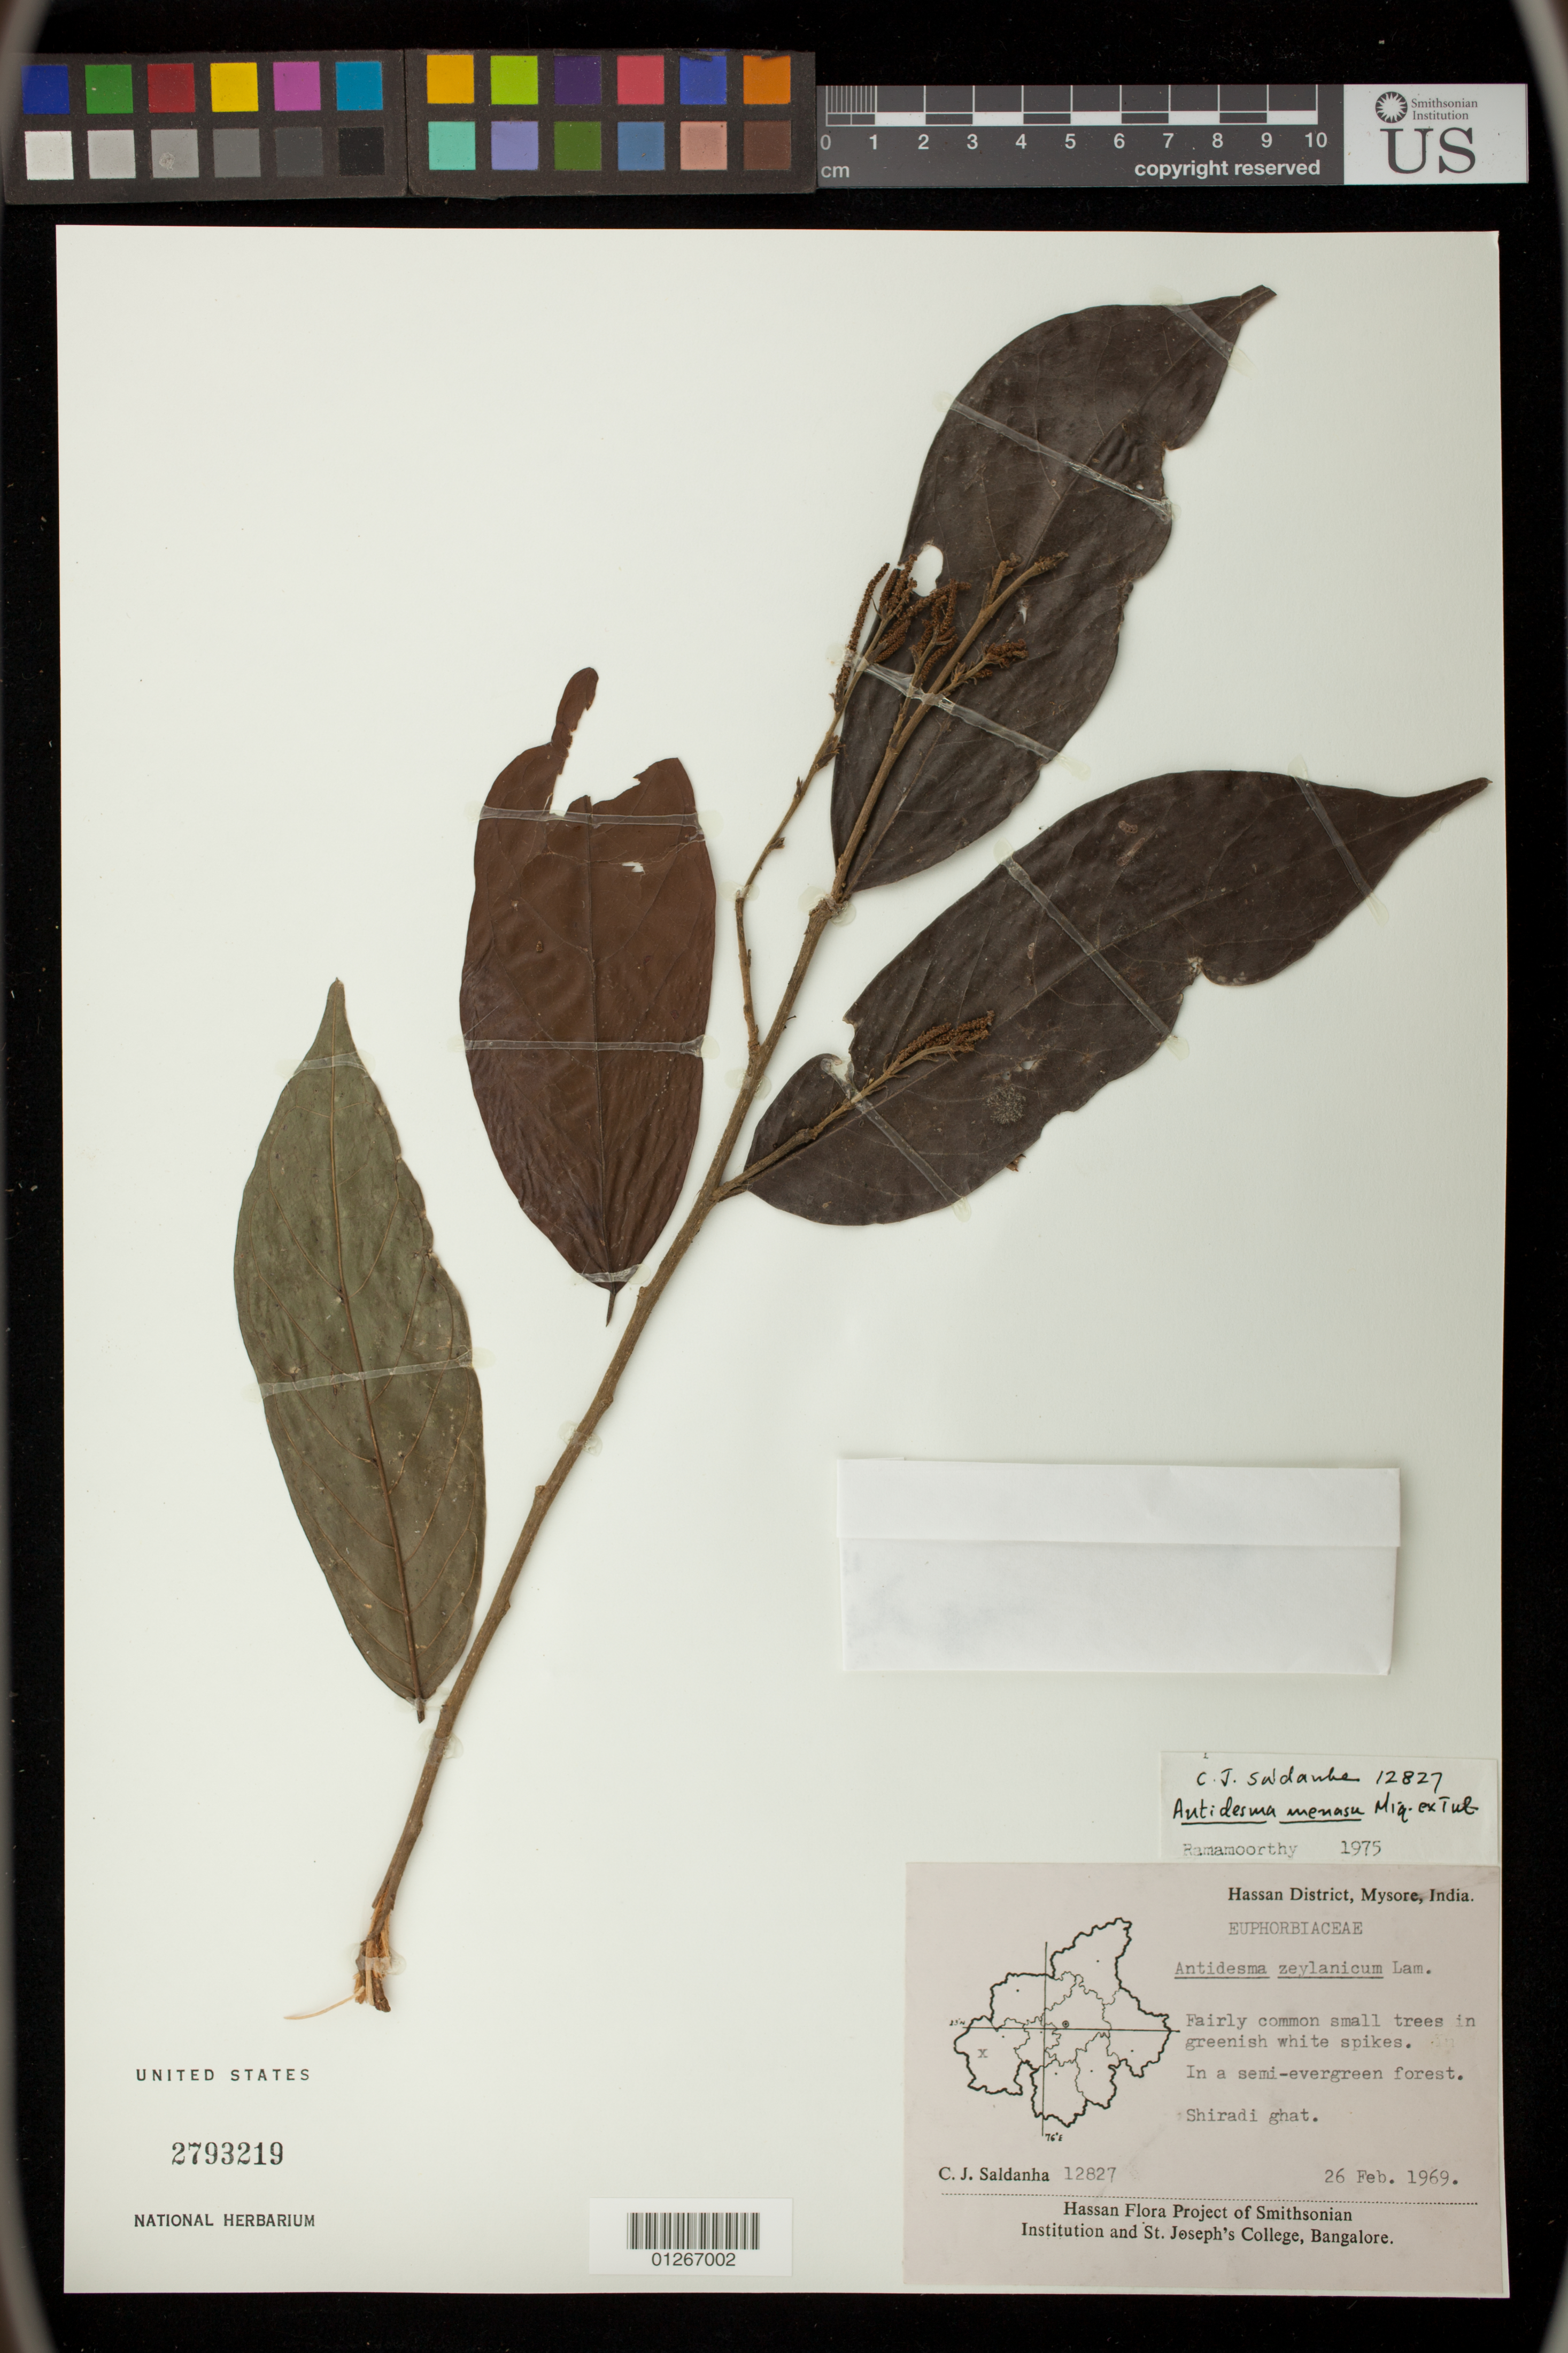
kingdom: Plantae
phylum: Tracheophyta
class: Magnoliopsida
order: Malpighiales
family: Phyllanthaceae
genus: Antidesma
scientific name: Antidesma menasu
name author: Miq. ex Tul.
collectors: C. J. Saldanha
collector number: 12827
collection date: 1969-02-26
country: India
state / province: Karnataka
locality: Shiradi ghat, Hassan District, Mysore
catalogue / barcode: US 2793219